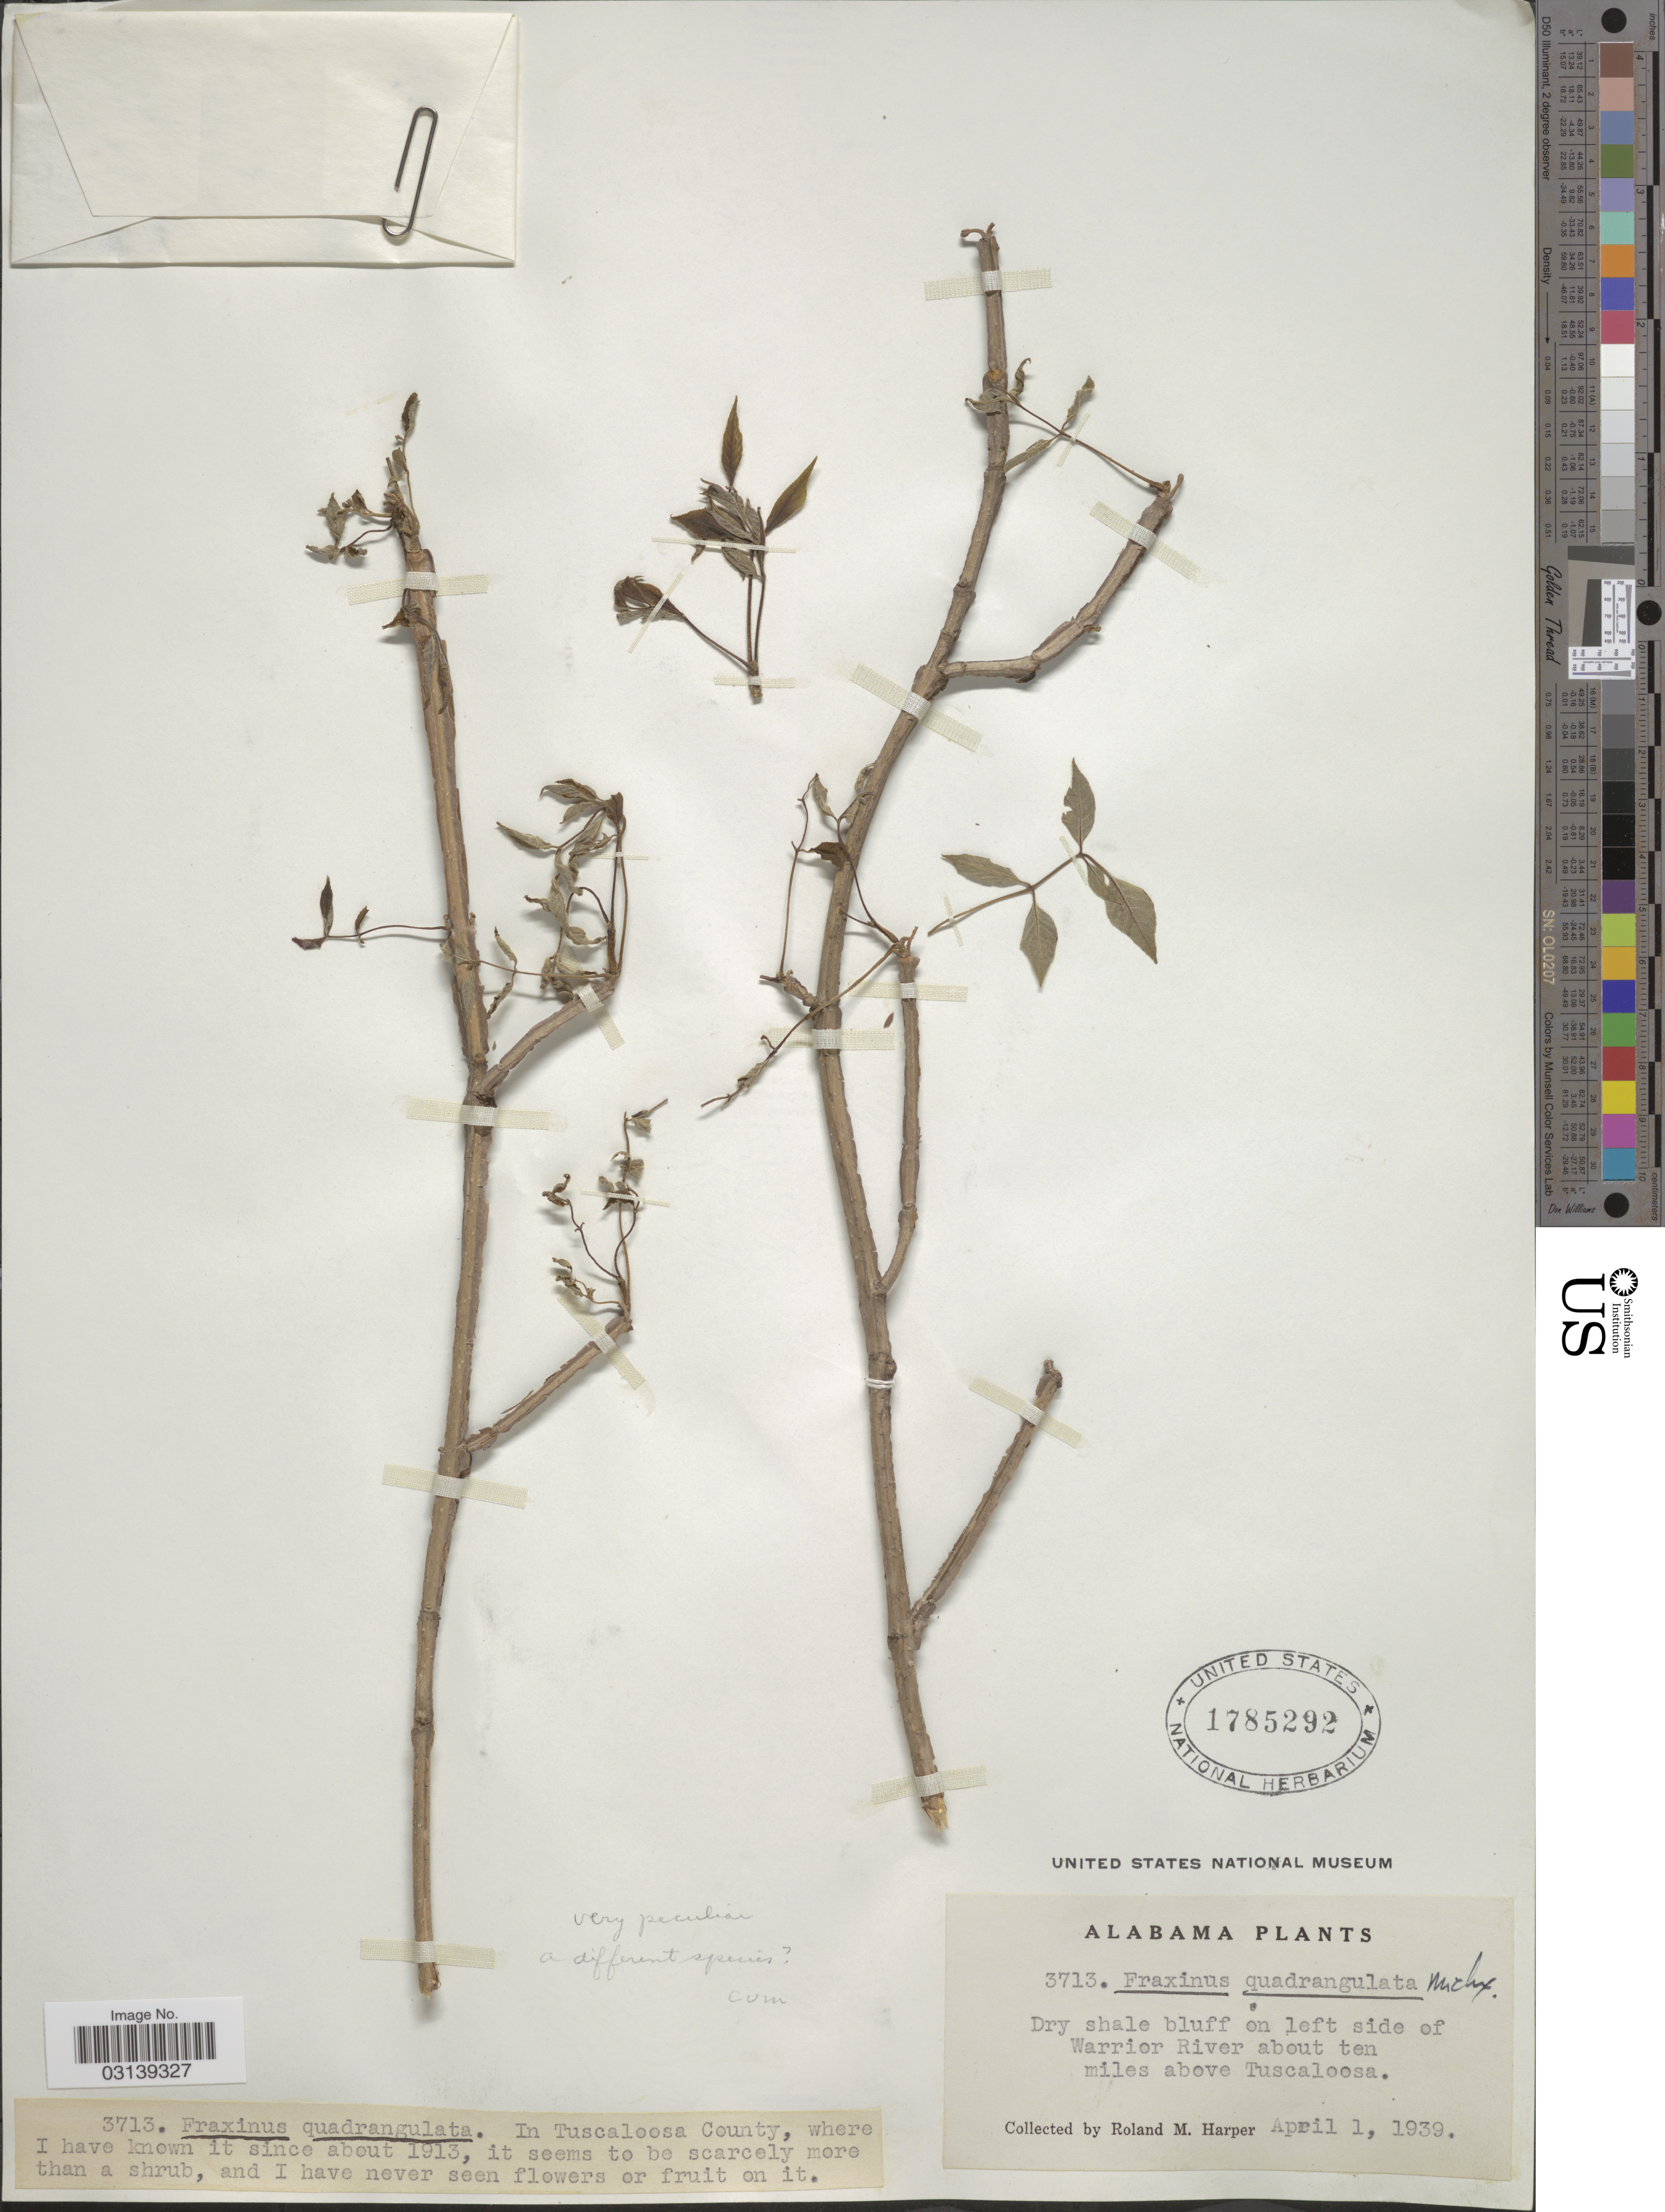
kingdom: Plantae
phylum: Tracheophyta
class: Magnoliopsida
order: Lamiales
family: Oleaceae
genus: Fraxinus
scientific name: Fraxinus quadrangulata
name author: Michx.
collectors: R. M. Harper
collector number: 3713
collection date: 1939-04-01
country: United States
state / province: Alabama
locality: Dry shale bluff on left side of Warrior River about ten miles above Tuscaloosa. Tuscaloosa County.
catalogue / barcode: US 1785292